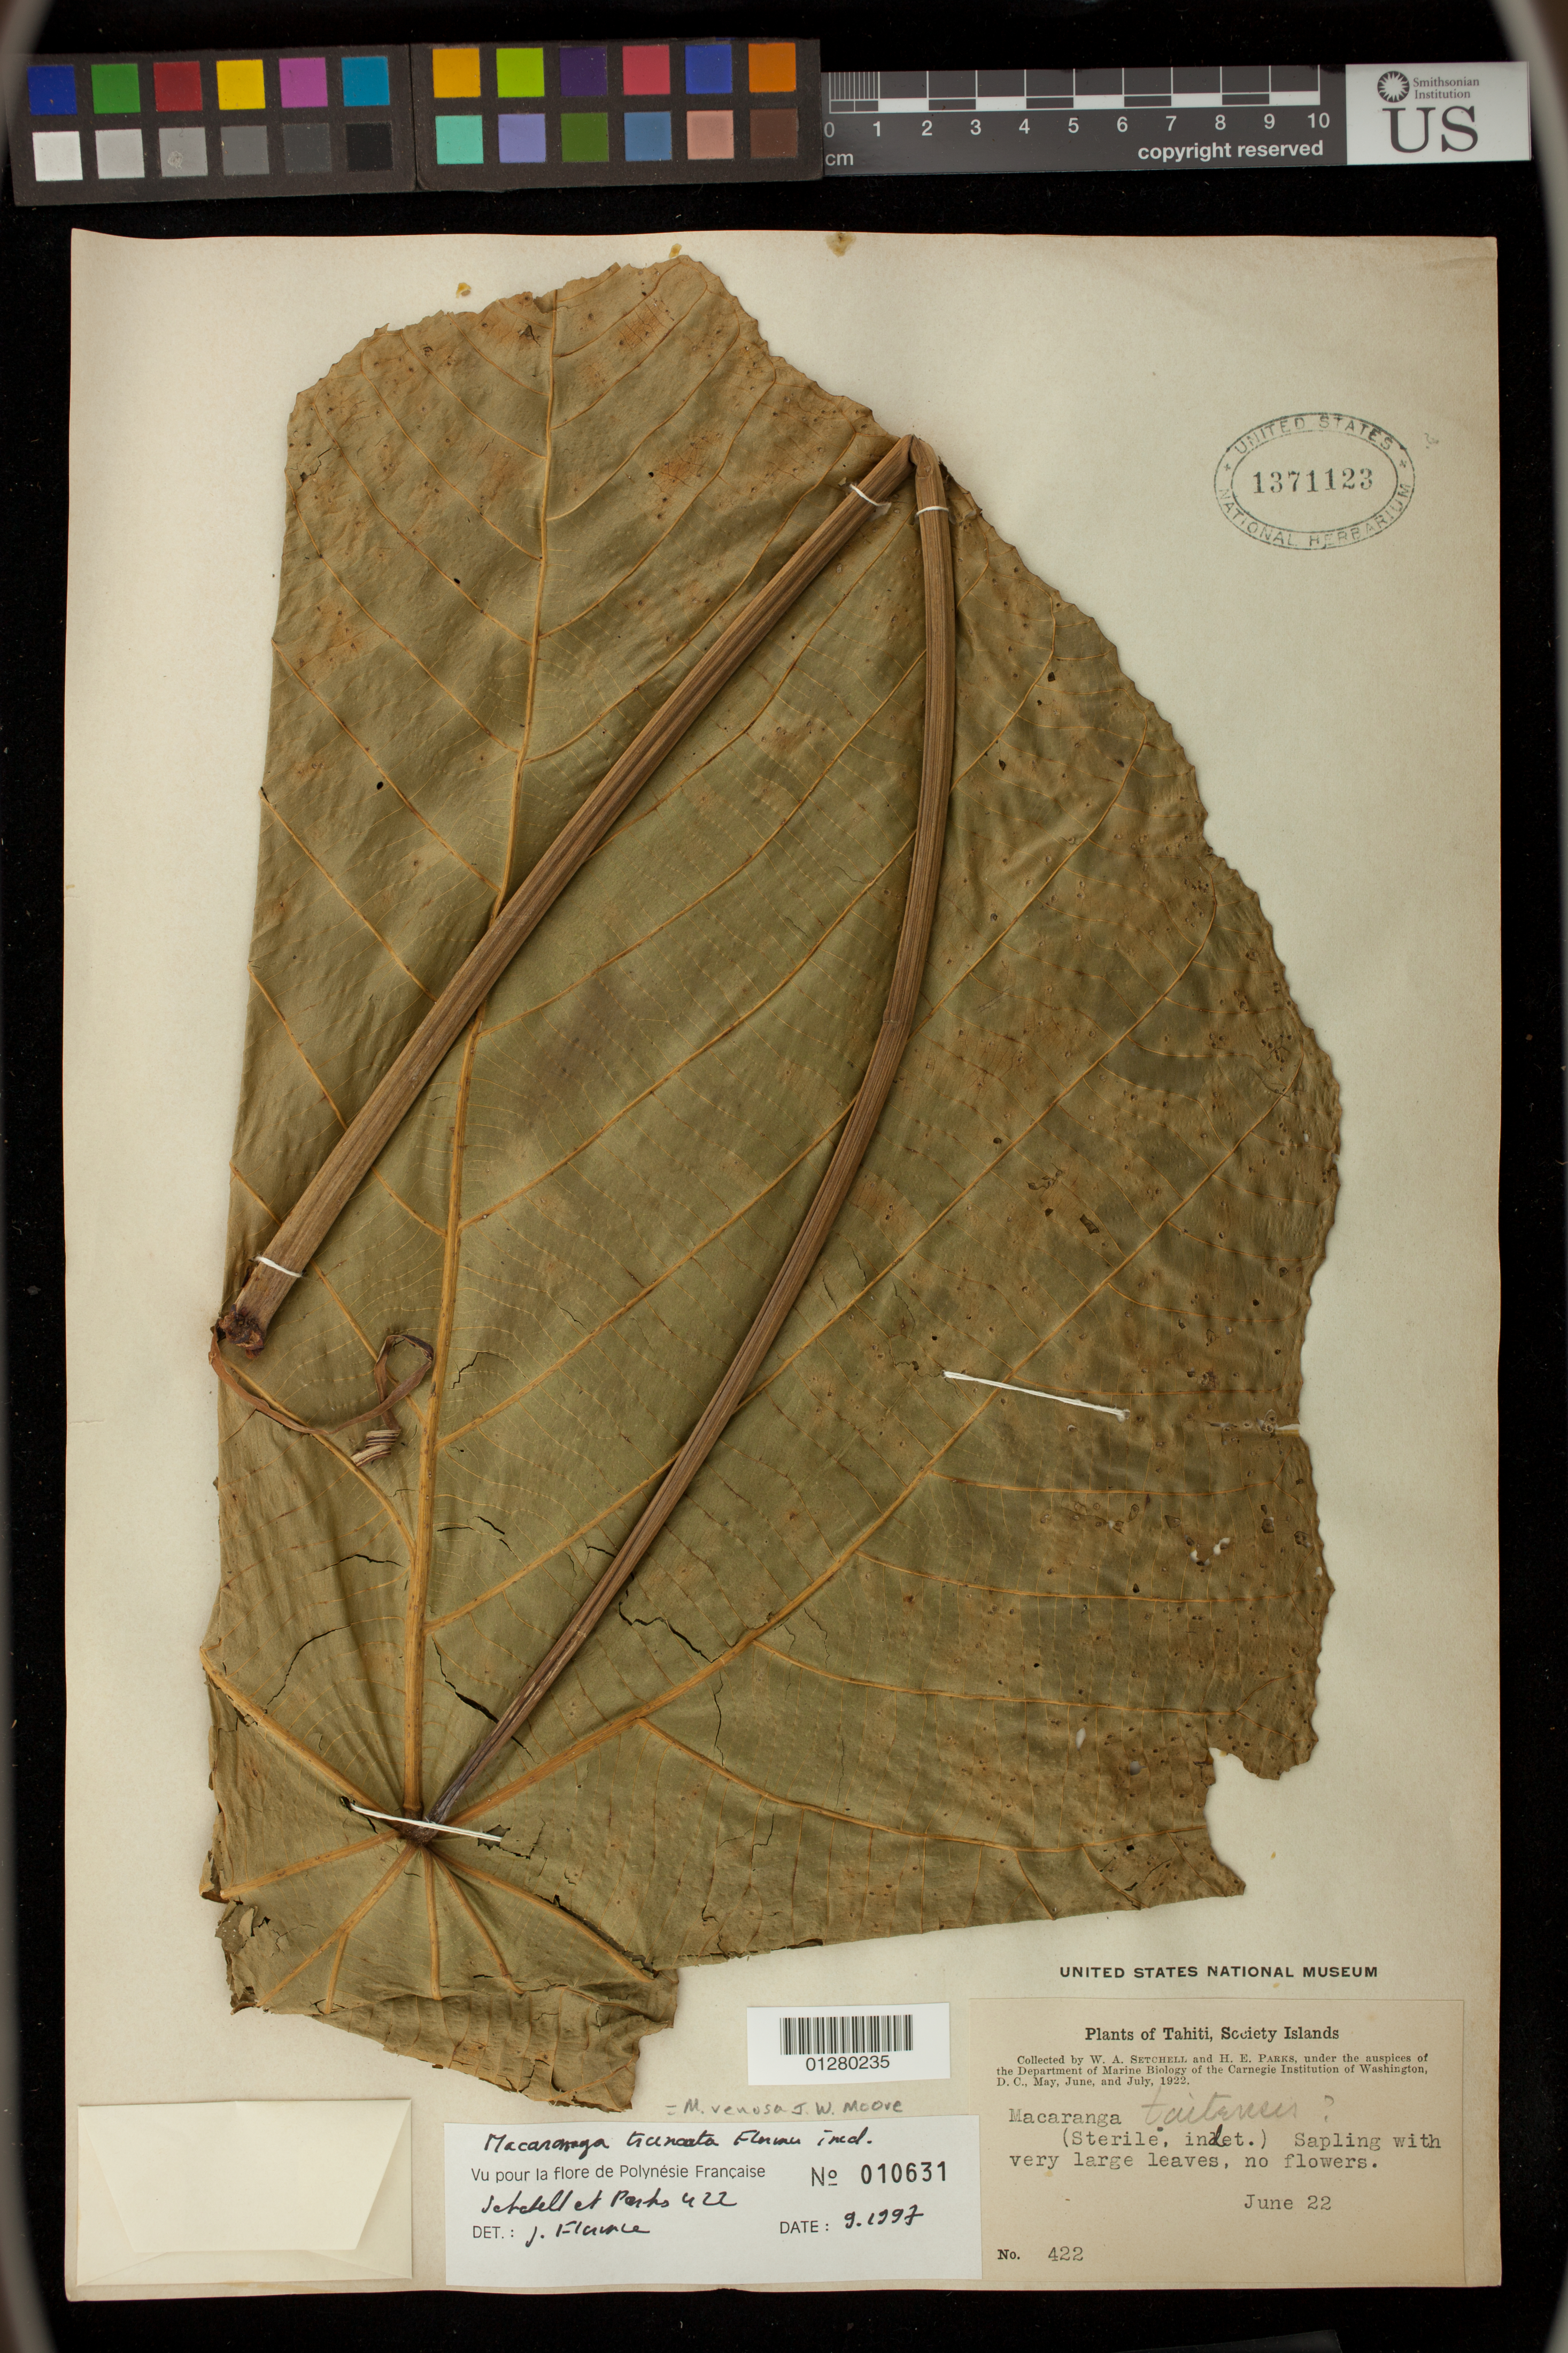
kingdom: Plantae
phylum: Tracheophyta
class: Magnoliopsida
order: Malpighiales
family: Euphorbiaceae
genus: Macaranga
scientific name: Macaranga venosa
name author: J.W. Moore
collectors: W. Setchell & H. E. Parks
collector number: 422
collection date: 1922-06-22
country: French Polynesia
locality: Tahiti, Society Islands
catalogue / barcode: US 1371123